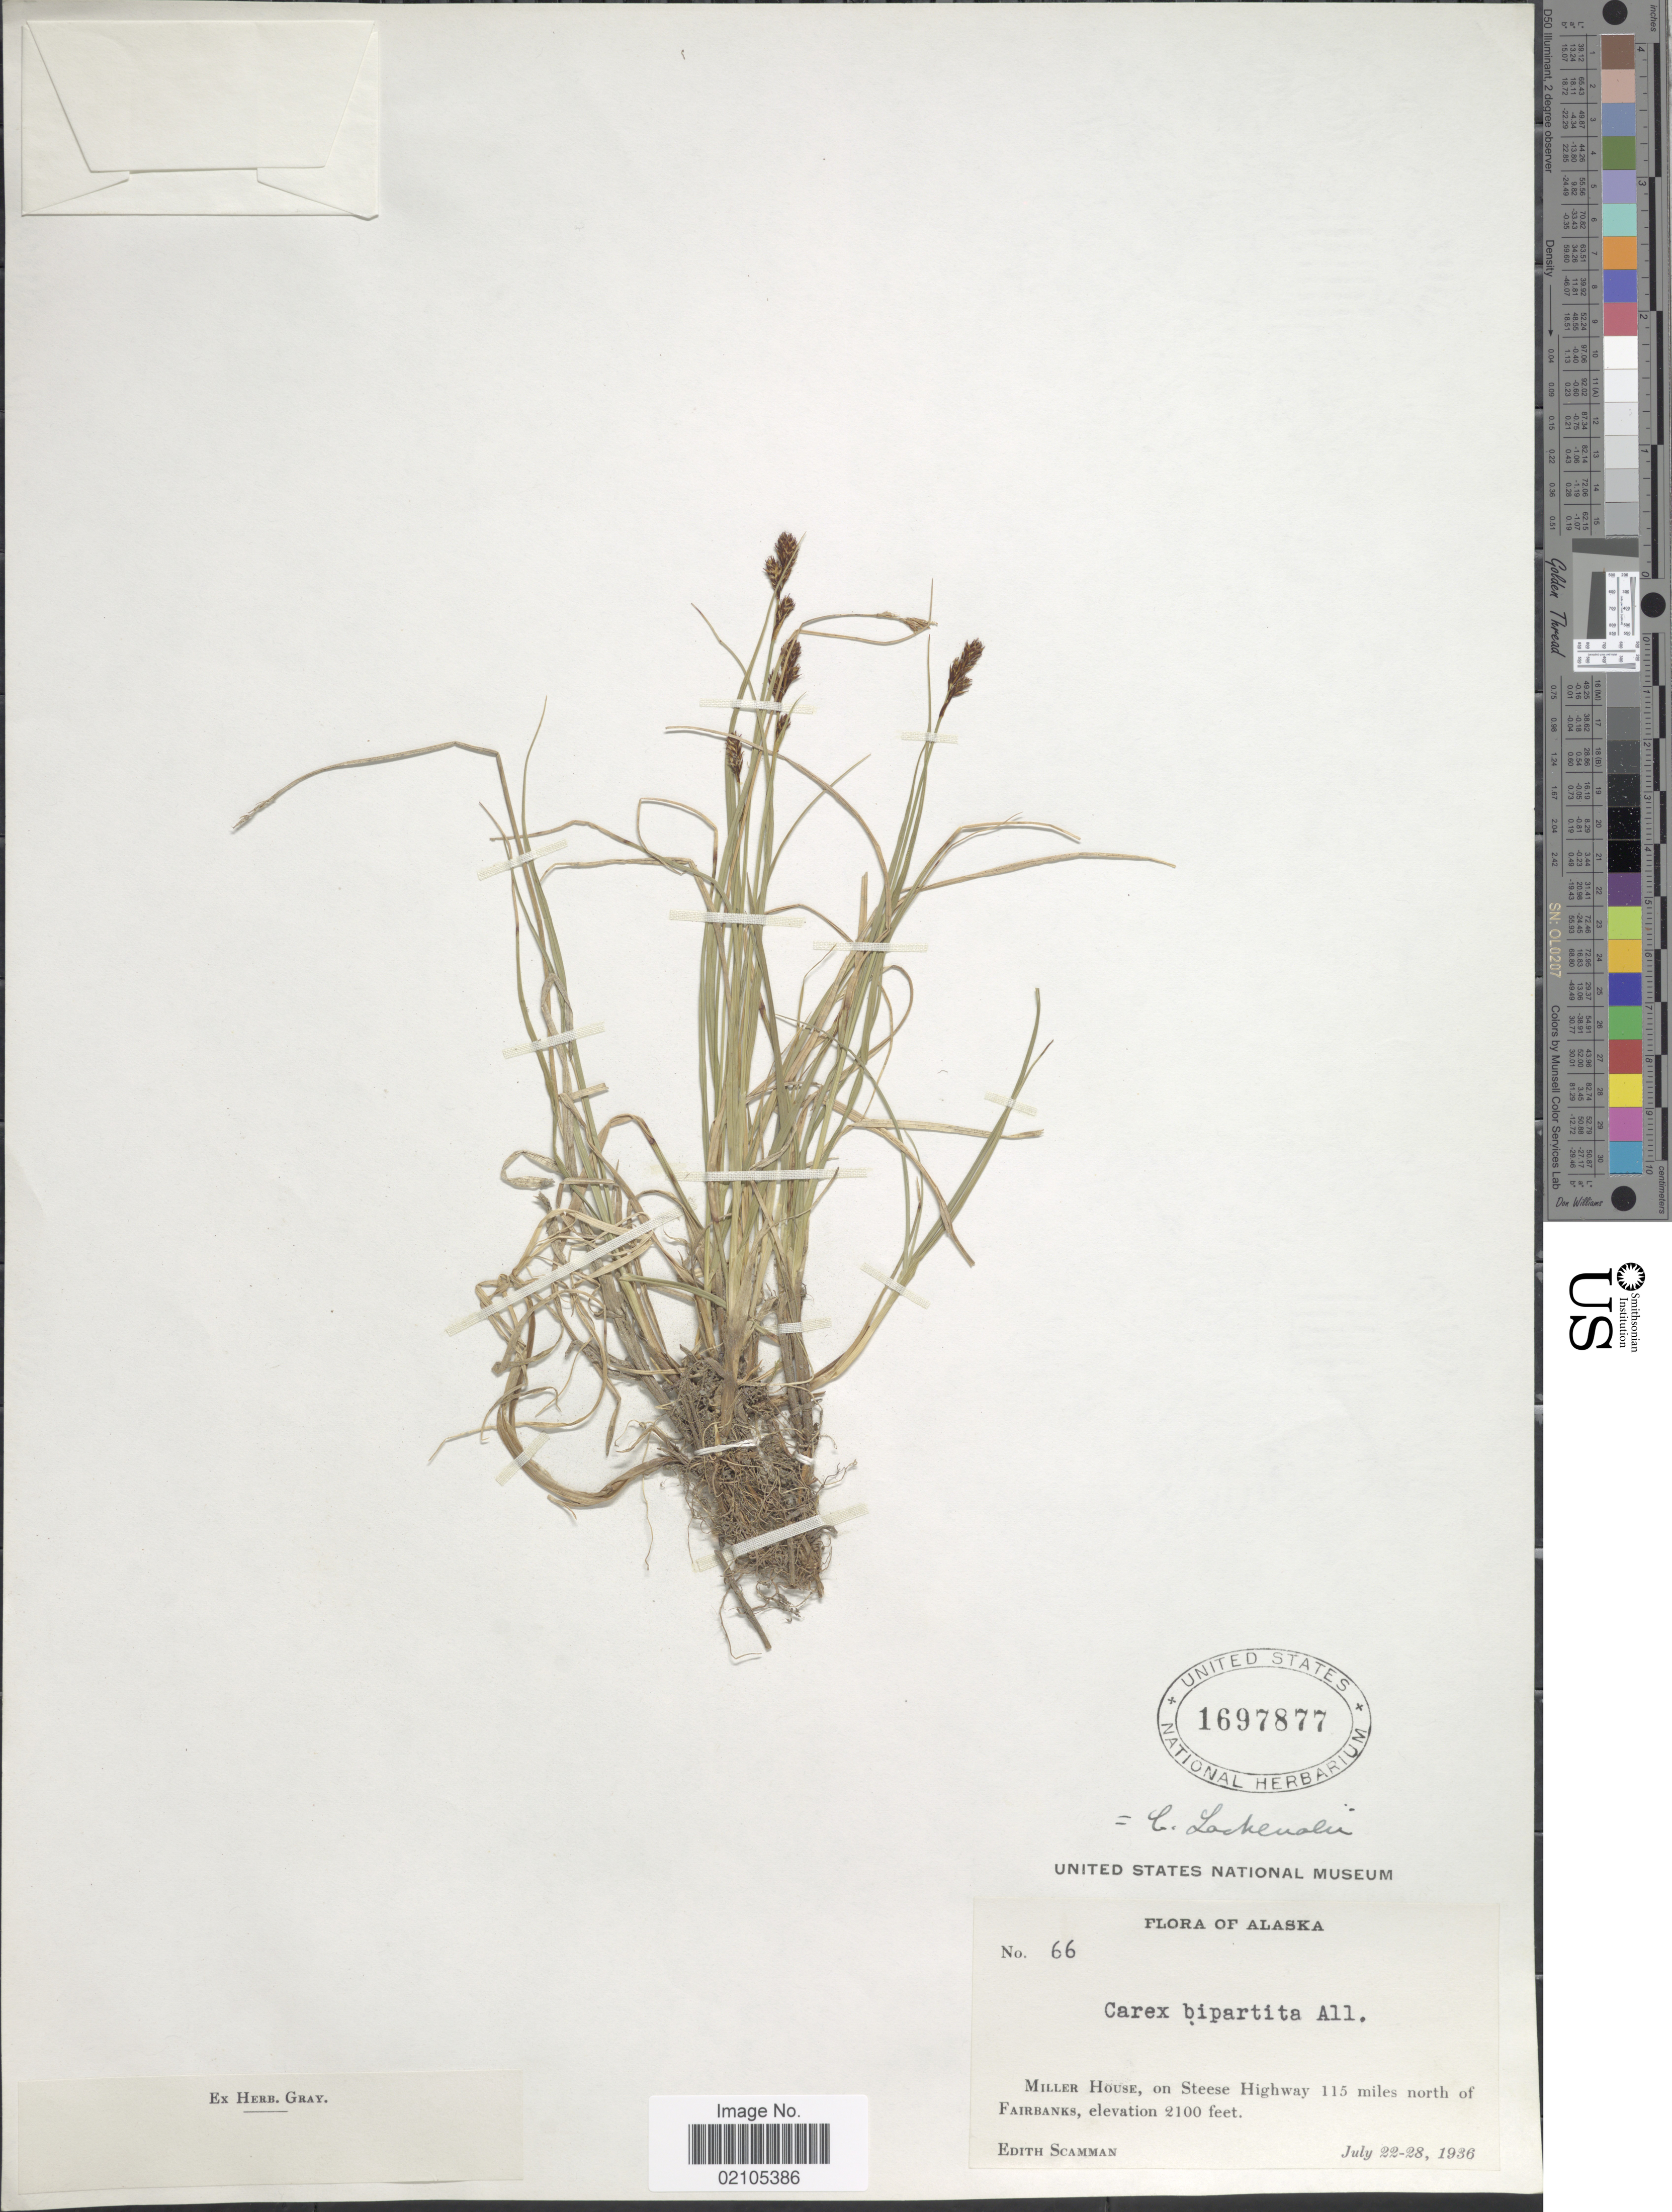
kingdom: Plantae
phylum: Tracheophyta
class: Liliopsida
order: Poales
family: Cyperaceae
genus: Carex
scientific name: Carex lachenalii subsp. lachenalii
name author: Schkuhr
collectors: E. Scamman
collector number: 66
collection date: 1936-07-22/1936-07-28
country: United States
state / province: Alaska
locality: Miller House, on Steese Highway 115 miles north of Fairbanks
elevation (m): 640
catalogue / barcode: US 1697877